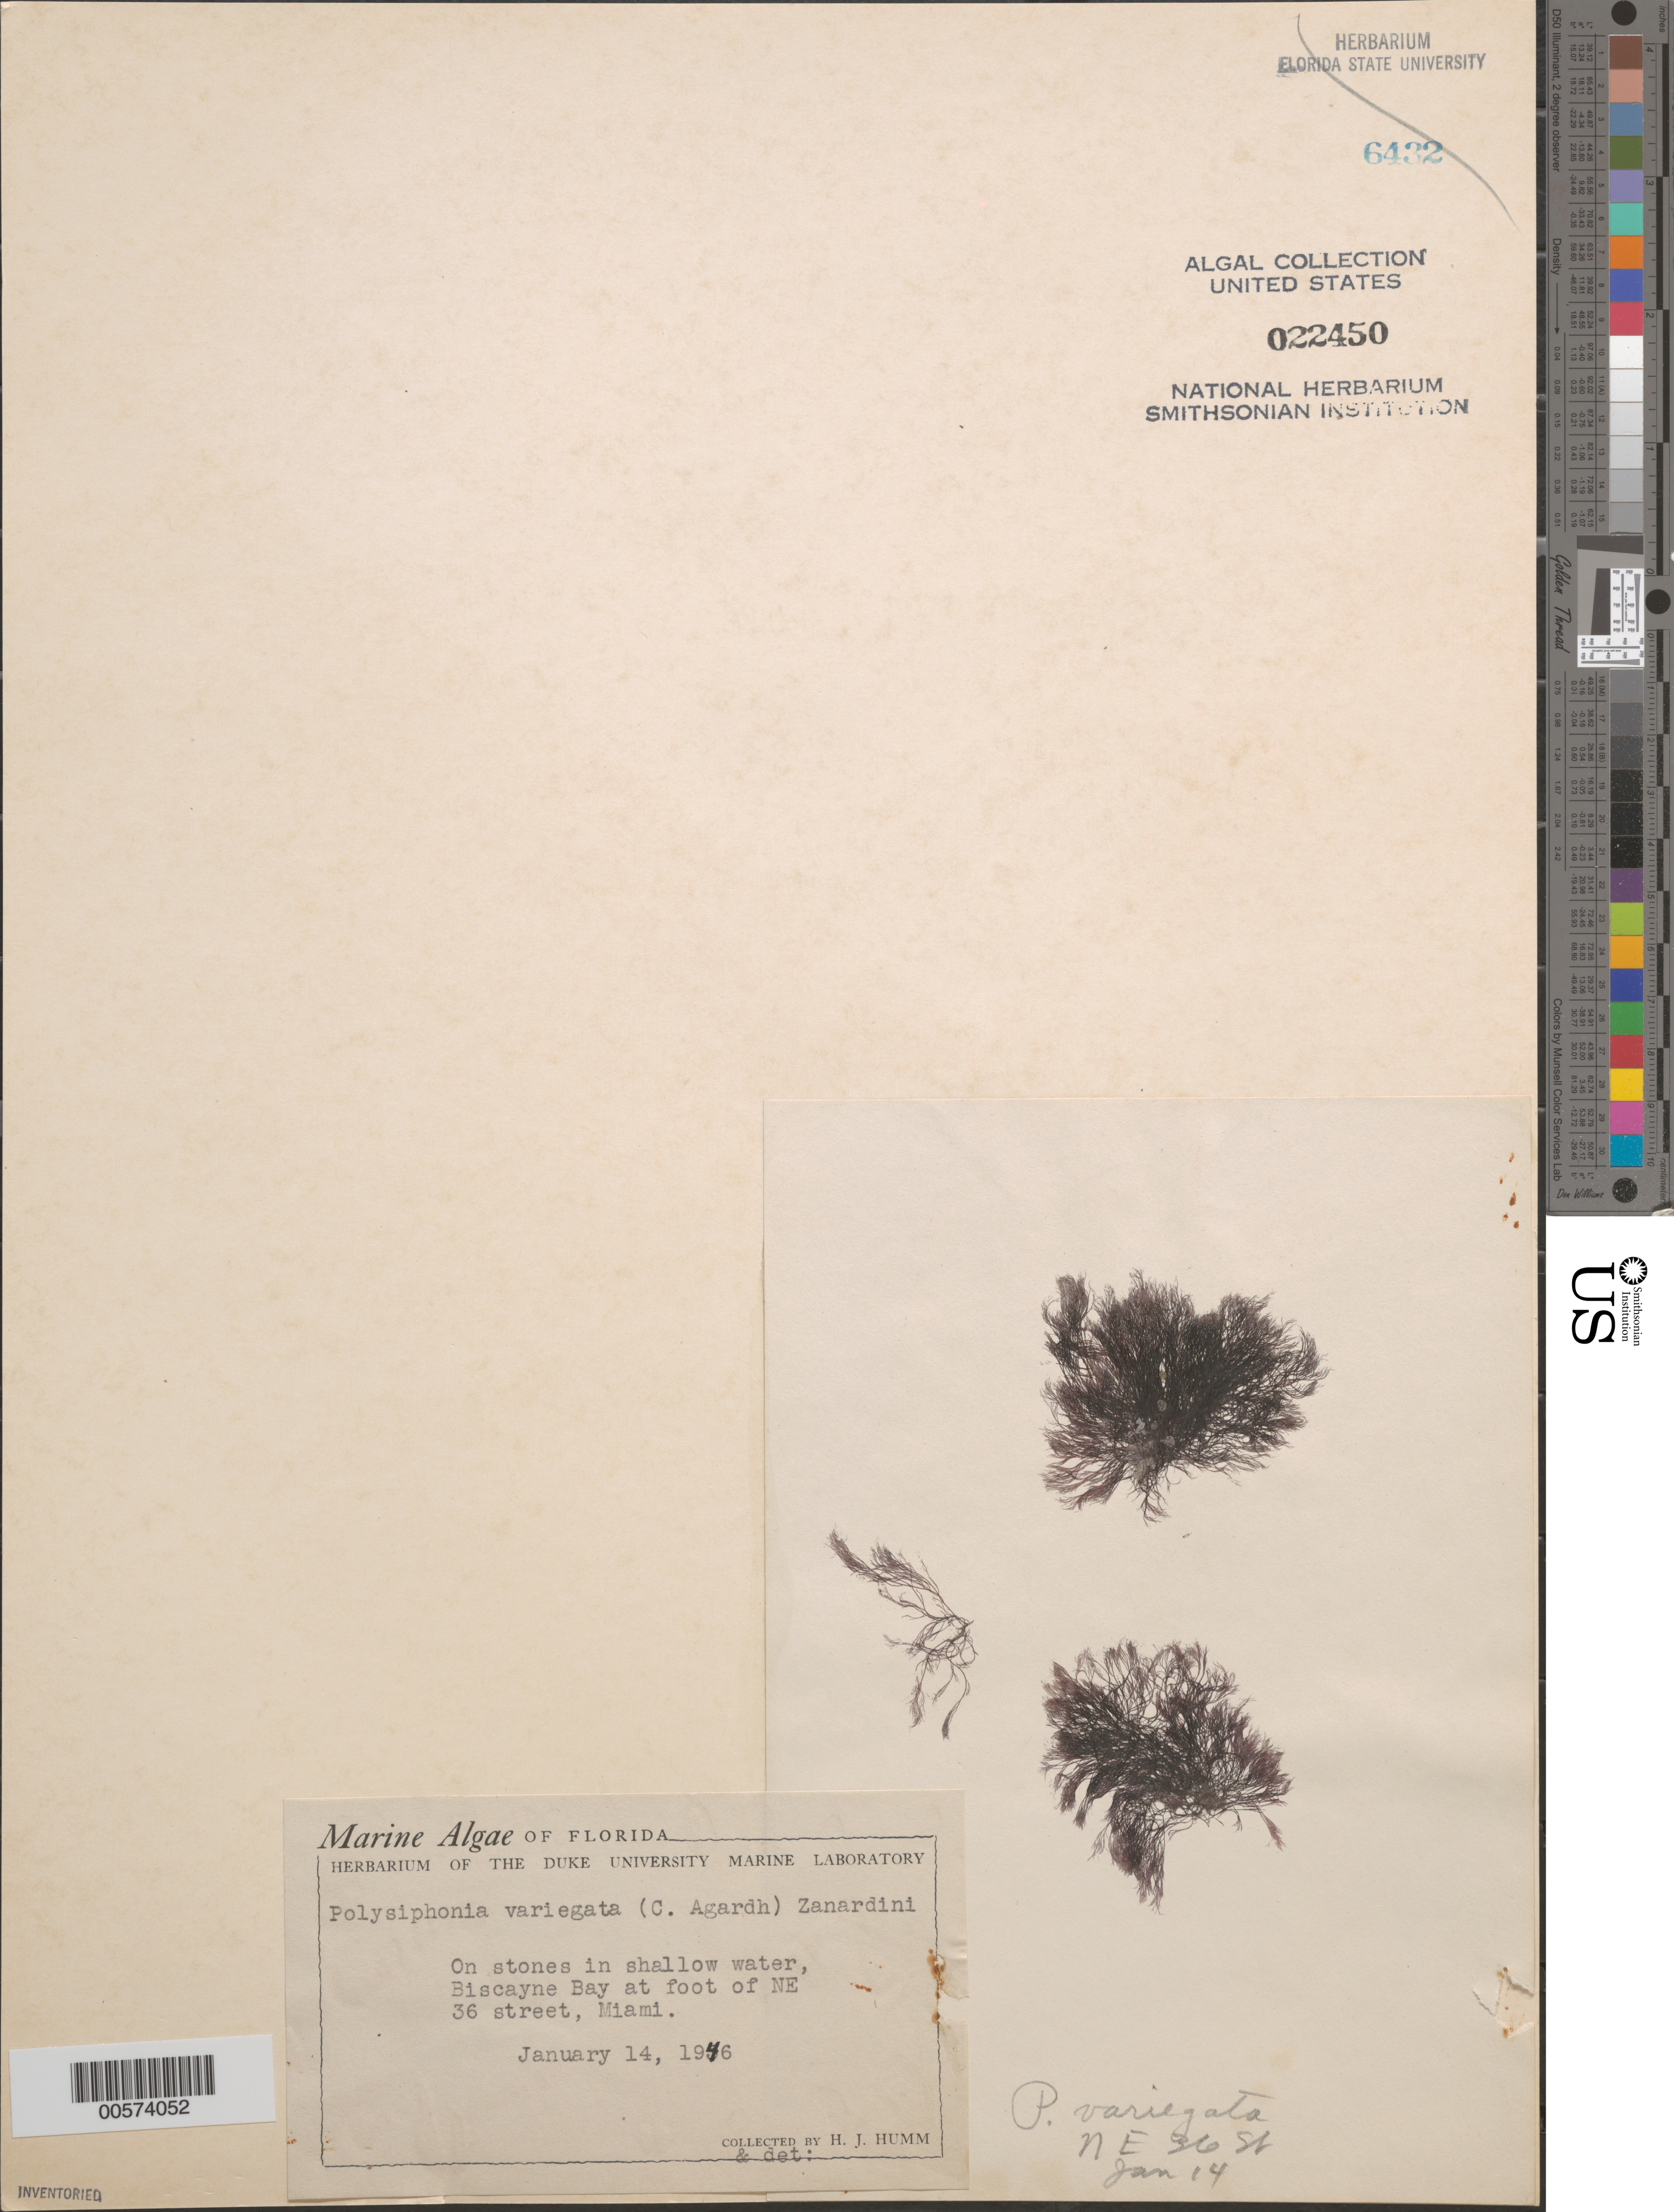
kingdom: Plantae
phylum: Rhodophyta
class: Florideophyceae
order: Ceramiales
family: Rhodomelaceae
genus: Carradoriella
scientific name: Carradoriella denudata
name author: (Dillwyn) Savoie & G.W. Saunders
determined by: Algae name updating Project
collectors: H. J. Humm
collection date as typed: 14 Jan 1946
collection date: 1946-01-14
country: United States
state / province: Florida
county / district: Miami-Dade County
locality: Biscayne Bay, foot of N.E. 36th Street, Miami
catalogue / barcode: US 22450